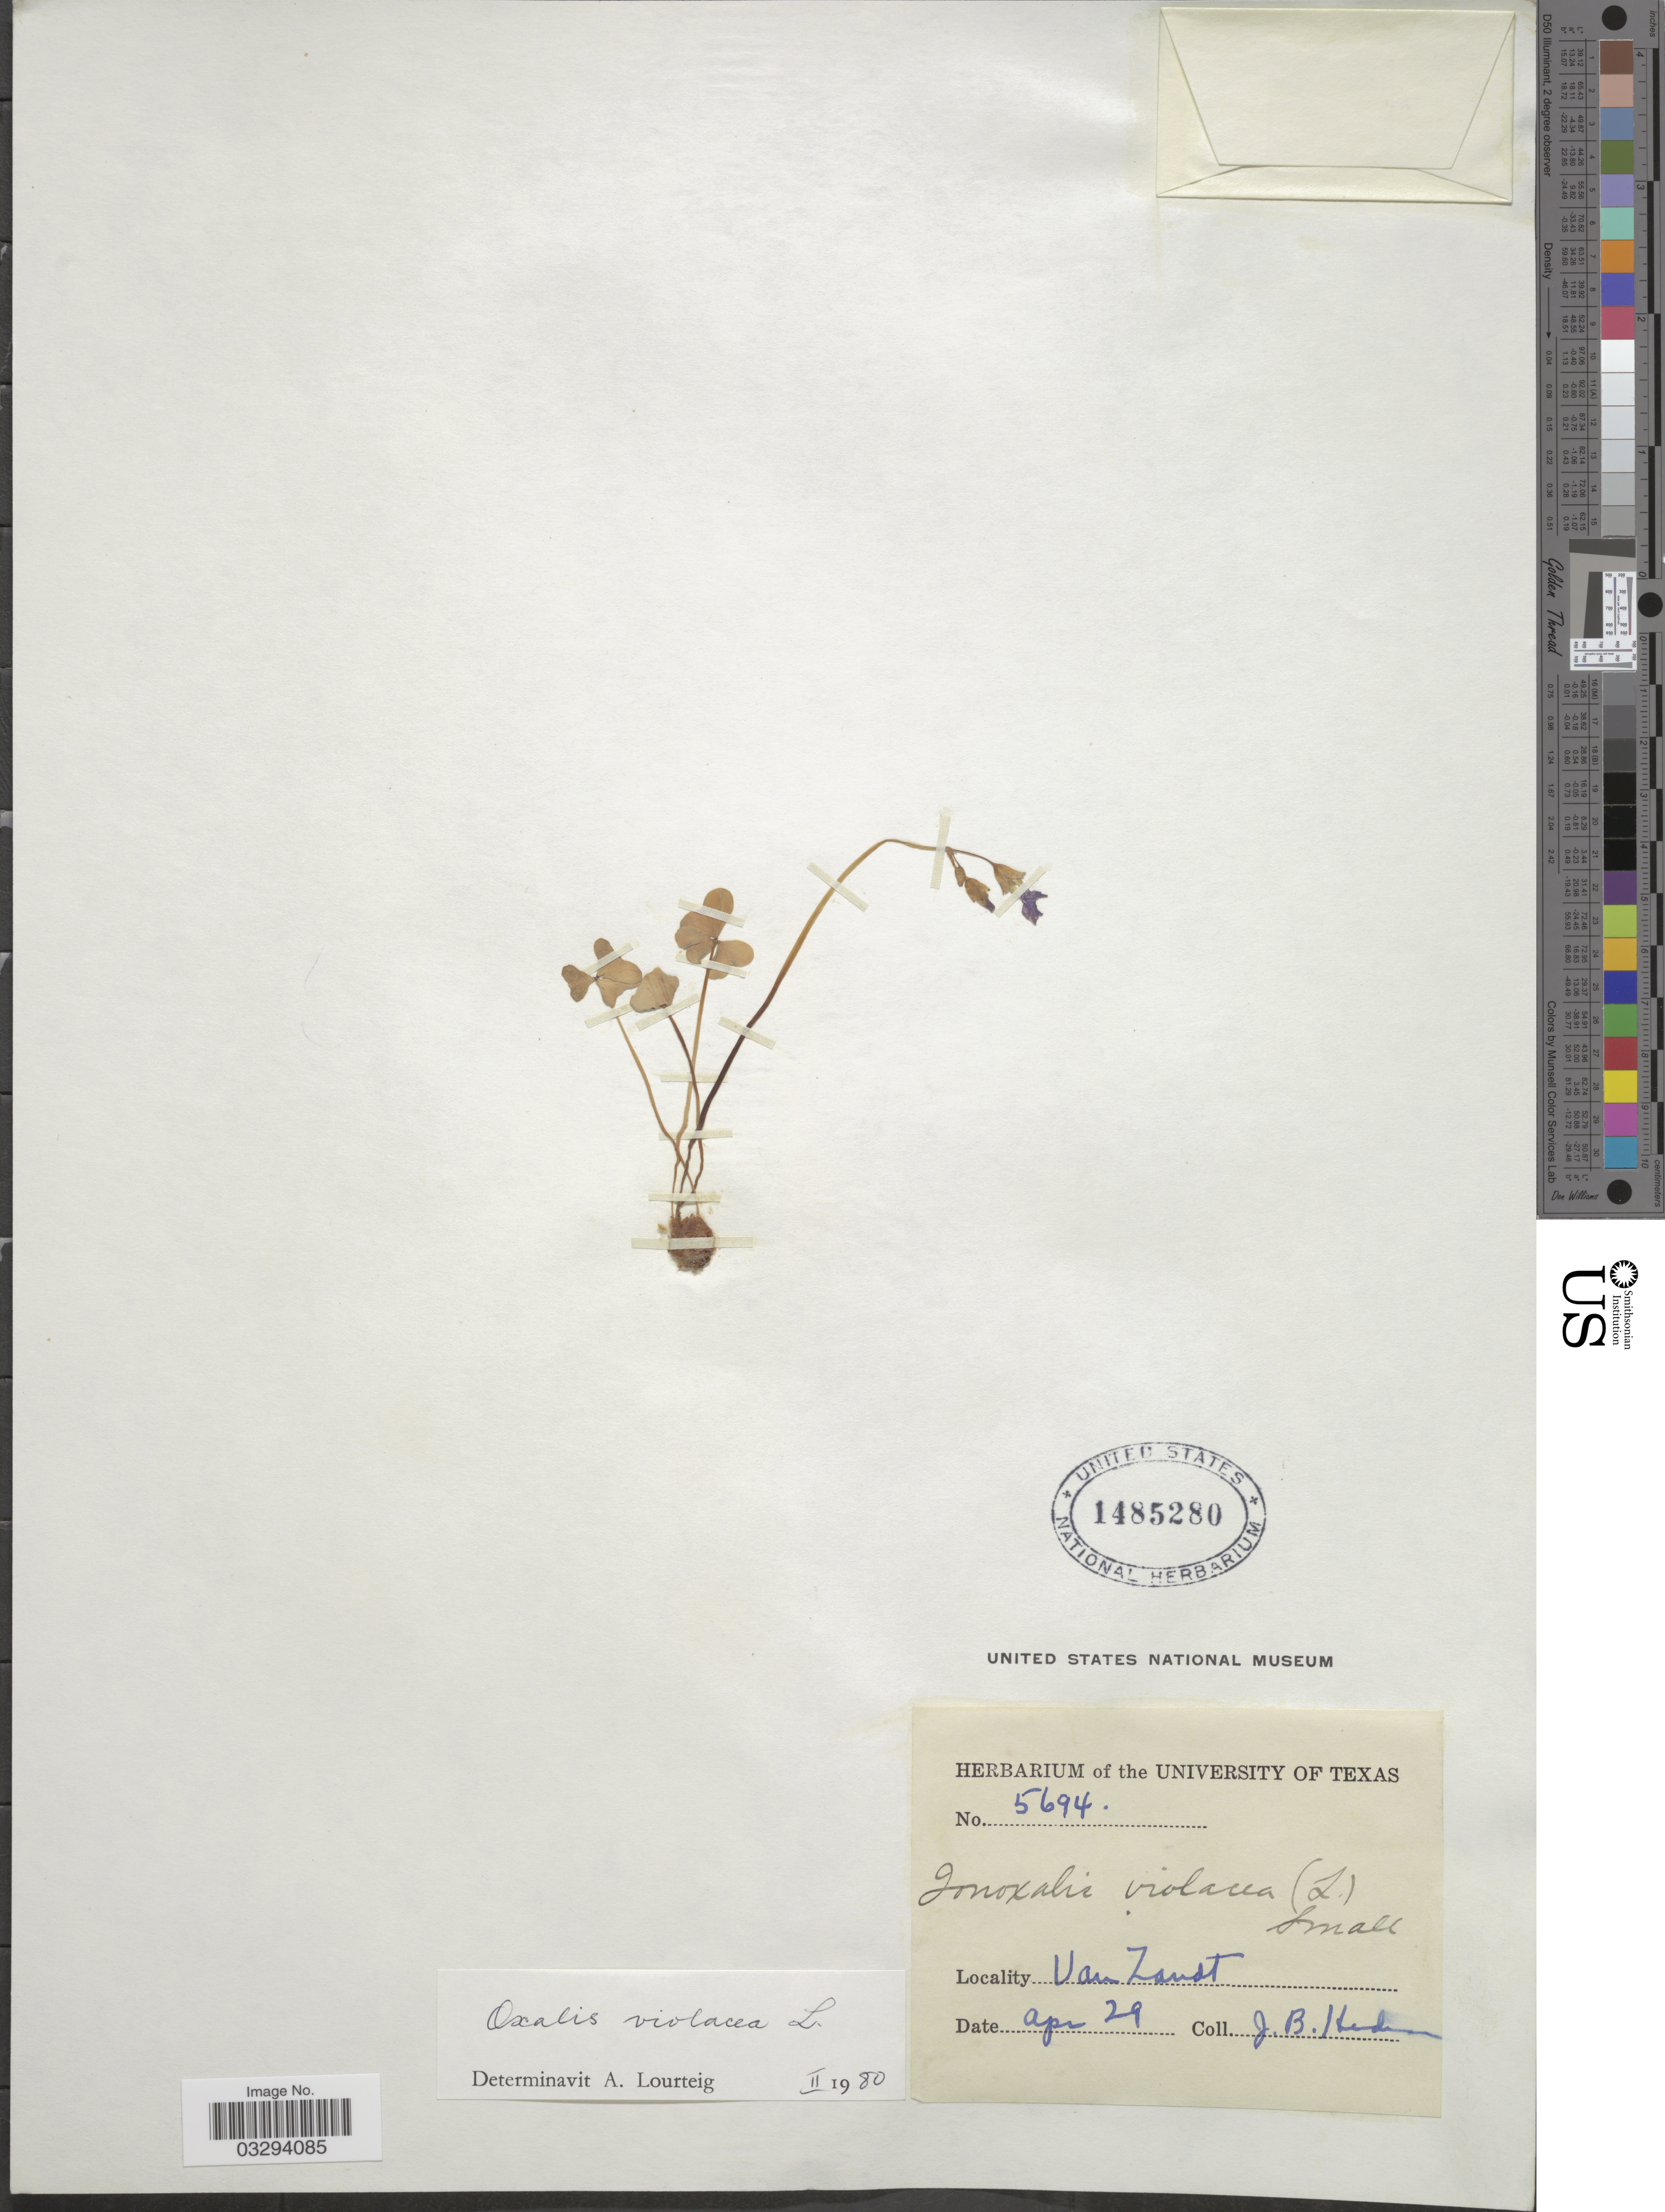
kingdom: Plantae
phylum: Tracheophyta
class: Magnoliopsida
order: Oxalidales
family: Oxalidaceae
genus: Oxalis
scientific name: Oxalis violacea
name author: L.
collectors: J. Henderson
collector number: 5694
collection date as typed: Transcribed d/m/y: /4/29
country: United States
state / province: Texas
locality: Van Zandt.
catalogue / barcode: US 1485280